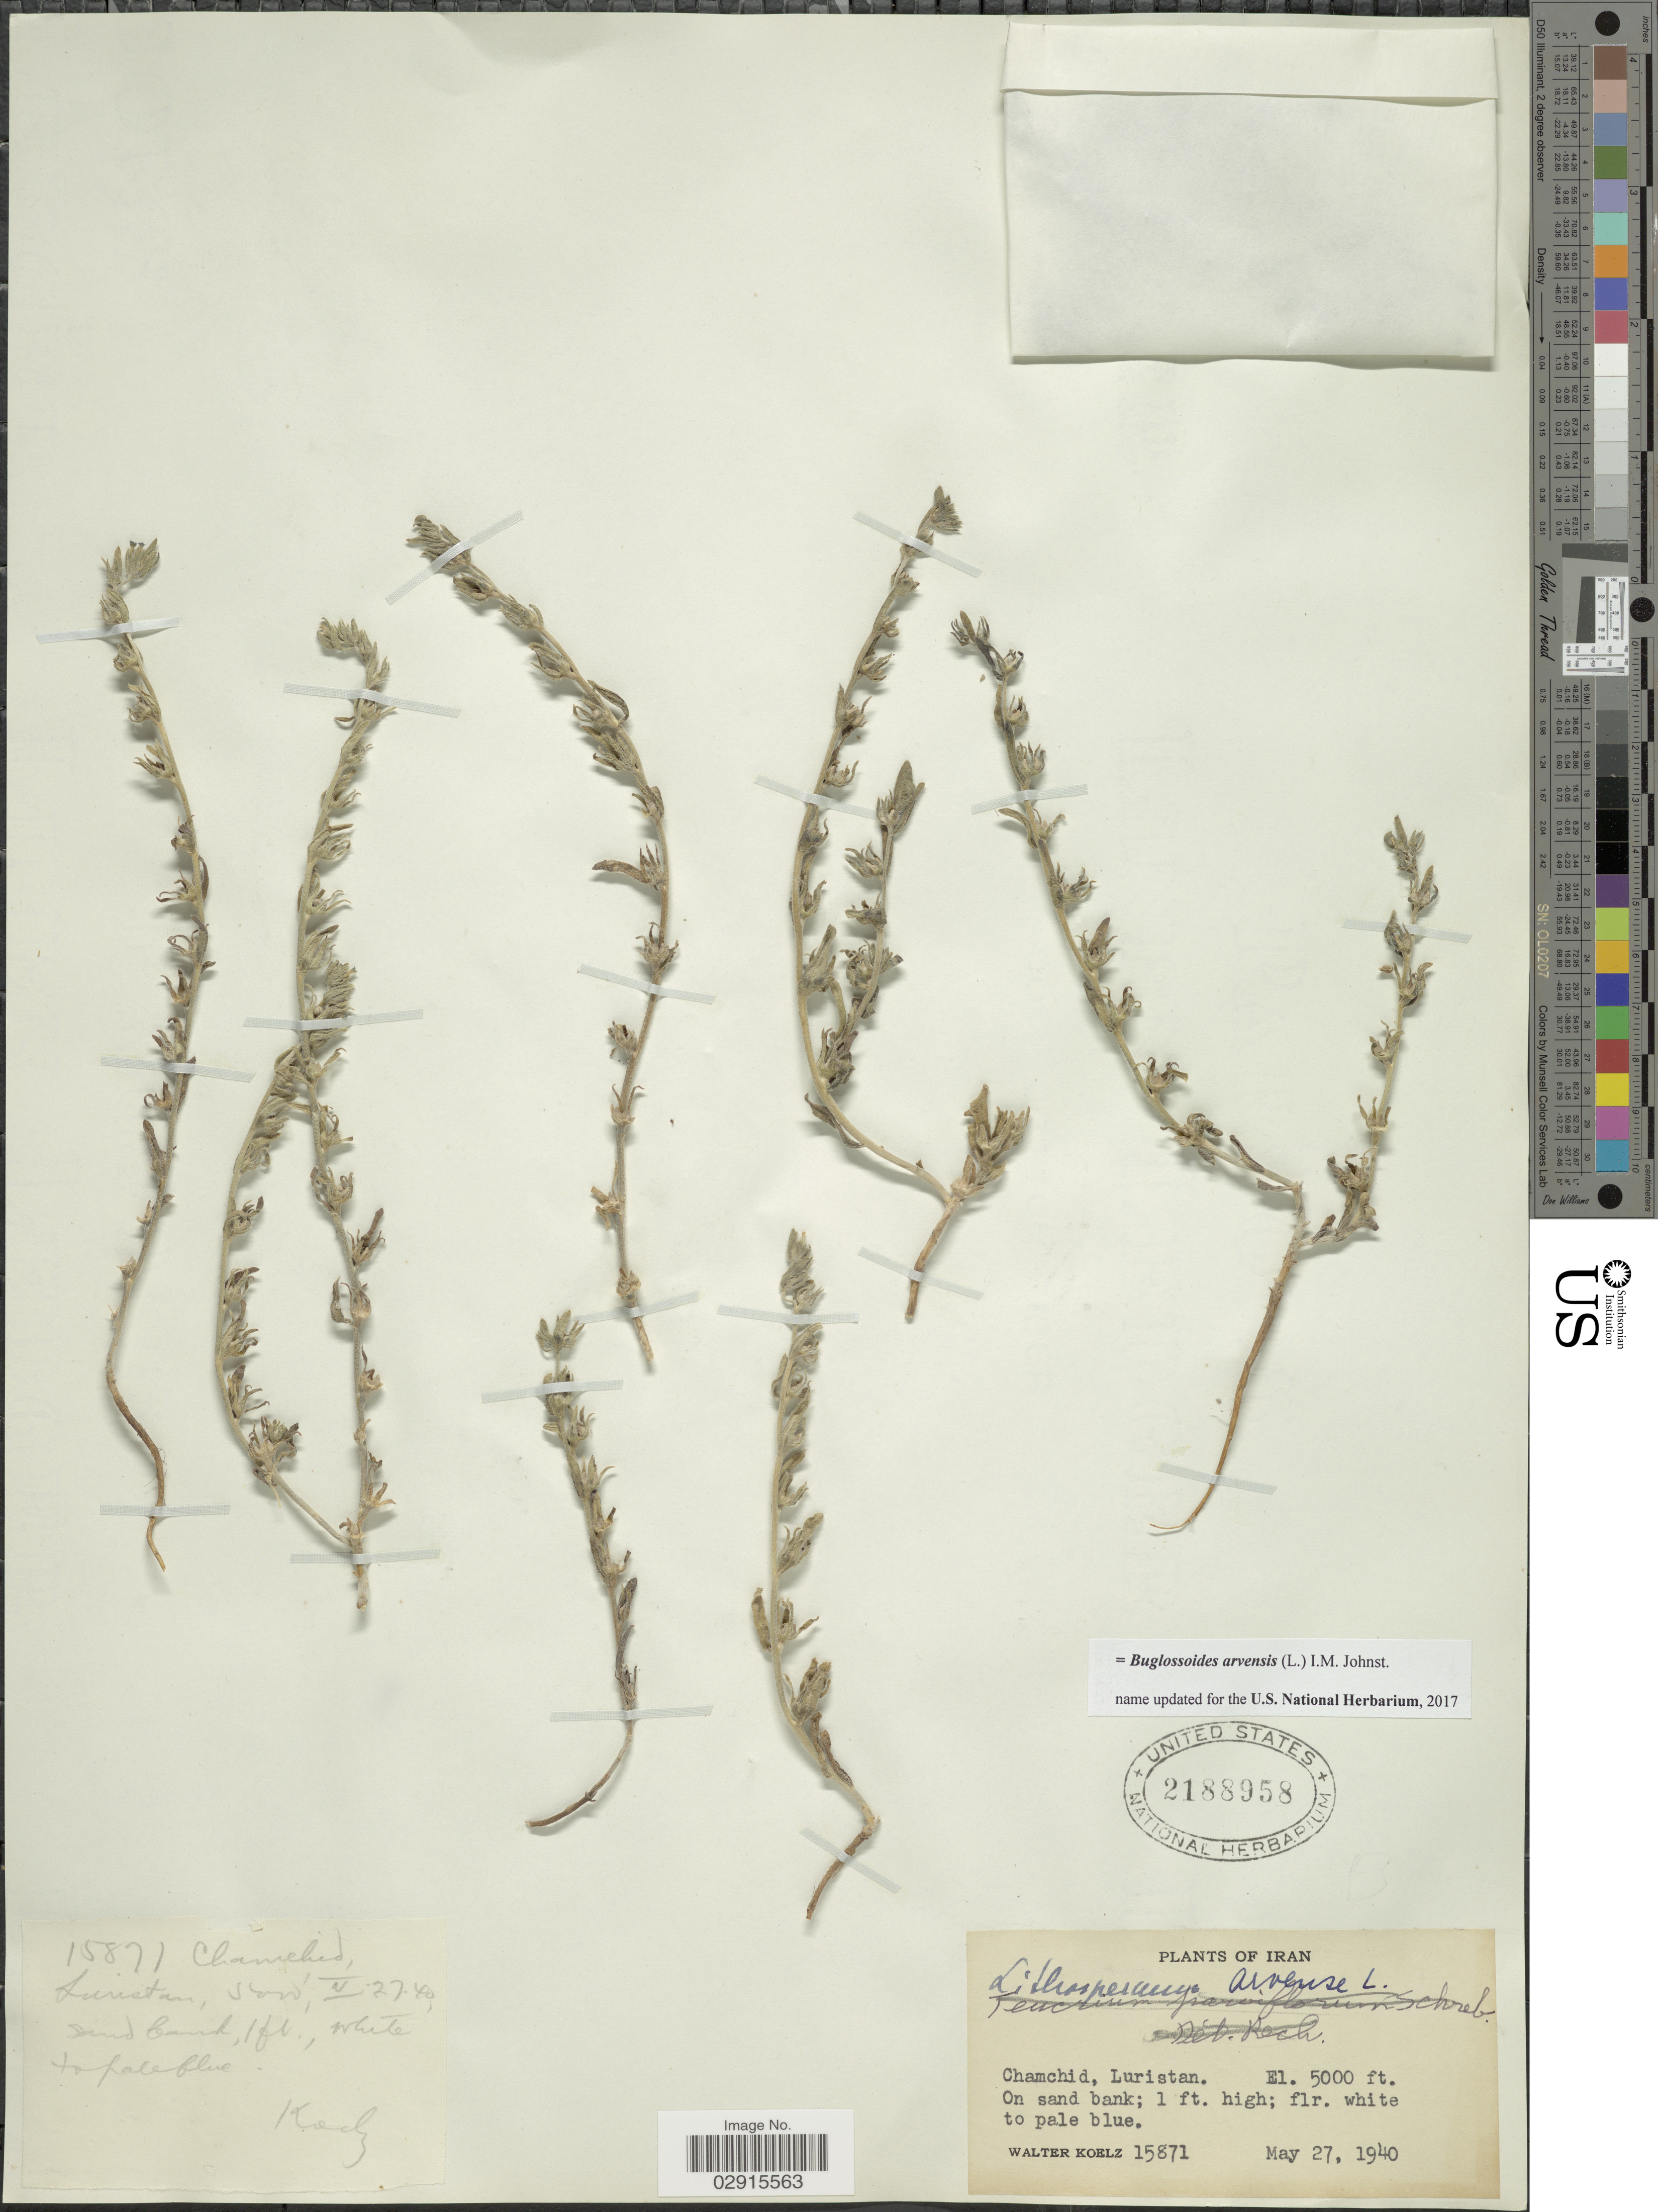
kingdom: Plantae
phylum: Tracheophyta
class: Magnoliopsida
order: Boraginales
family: Boraginaceae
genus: Buglossoides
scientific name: Buglossoides arvensis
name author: (L.) I.M. Johnst.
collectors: W. N. Koelz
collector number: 15871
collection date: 1940-05-27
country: Iran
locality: Chamchid, Luristand.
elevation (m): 1524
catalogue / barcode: US 2188958